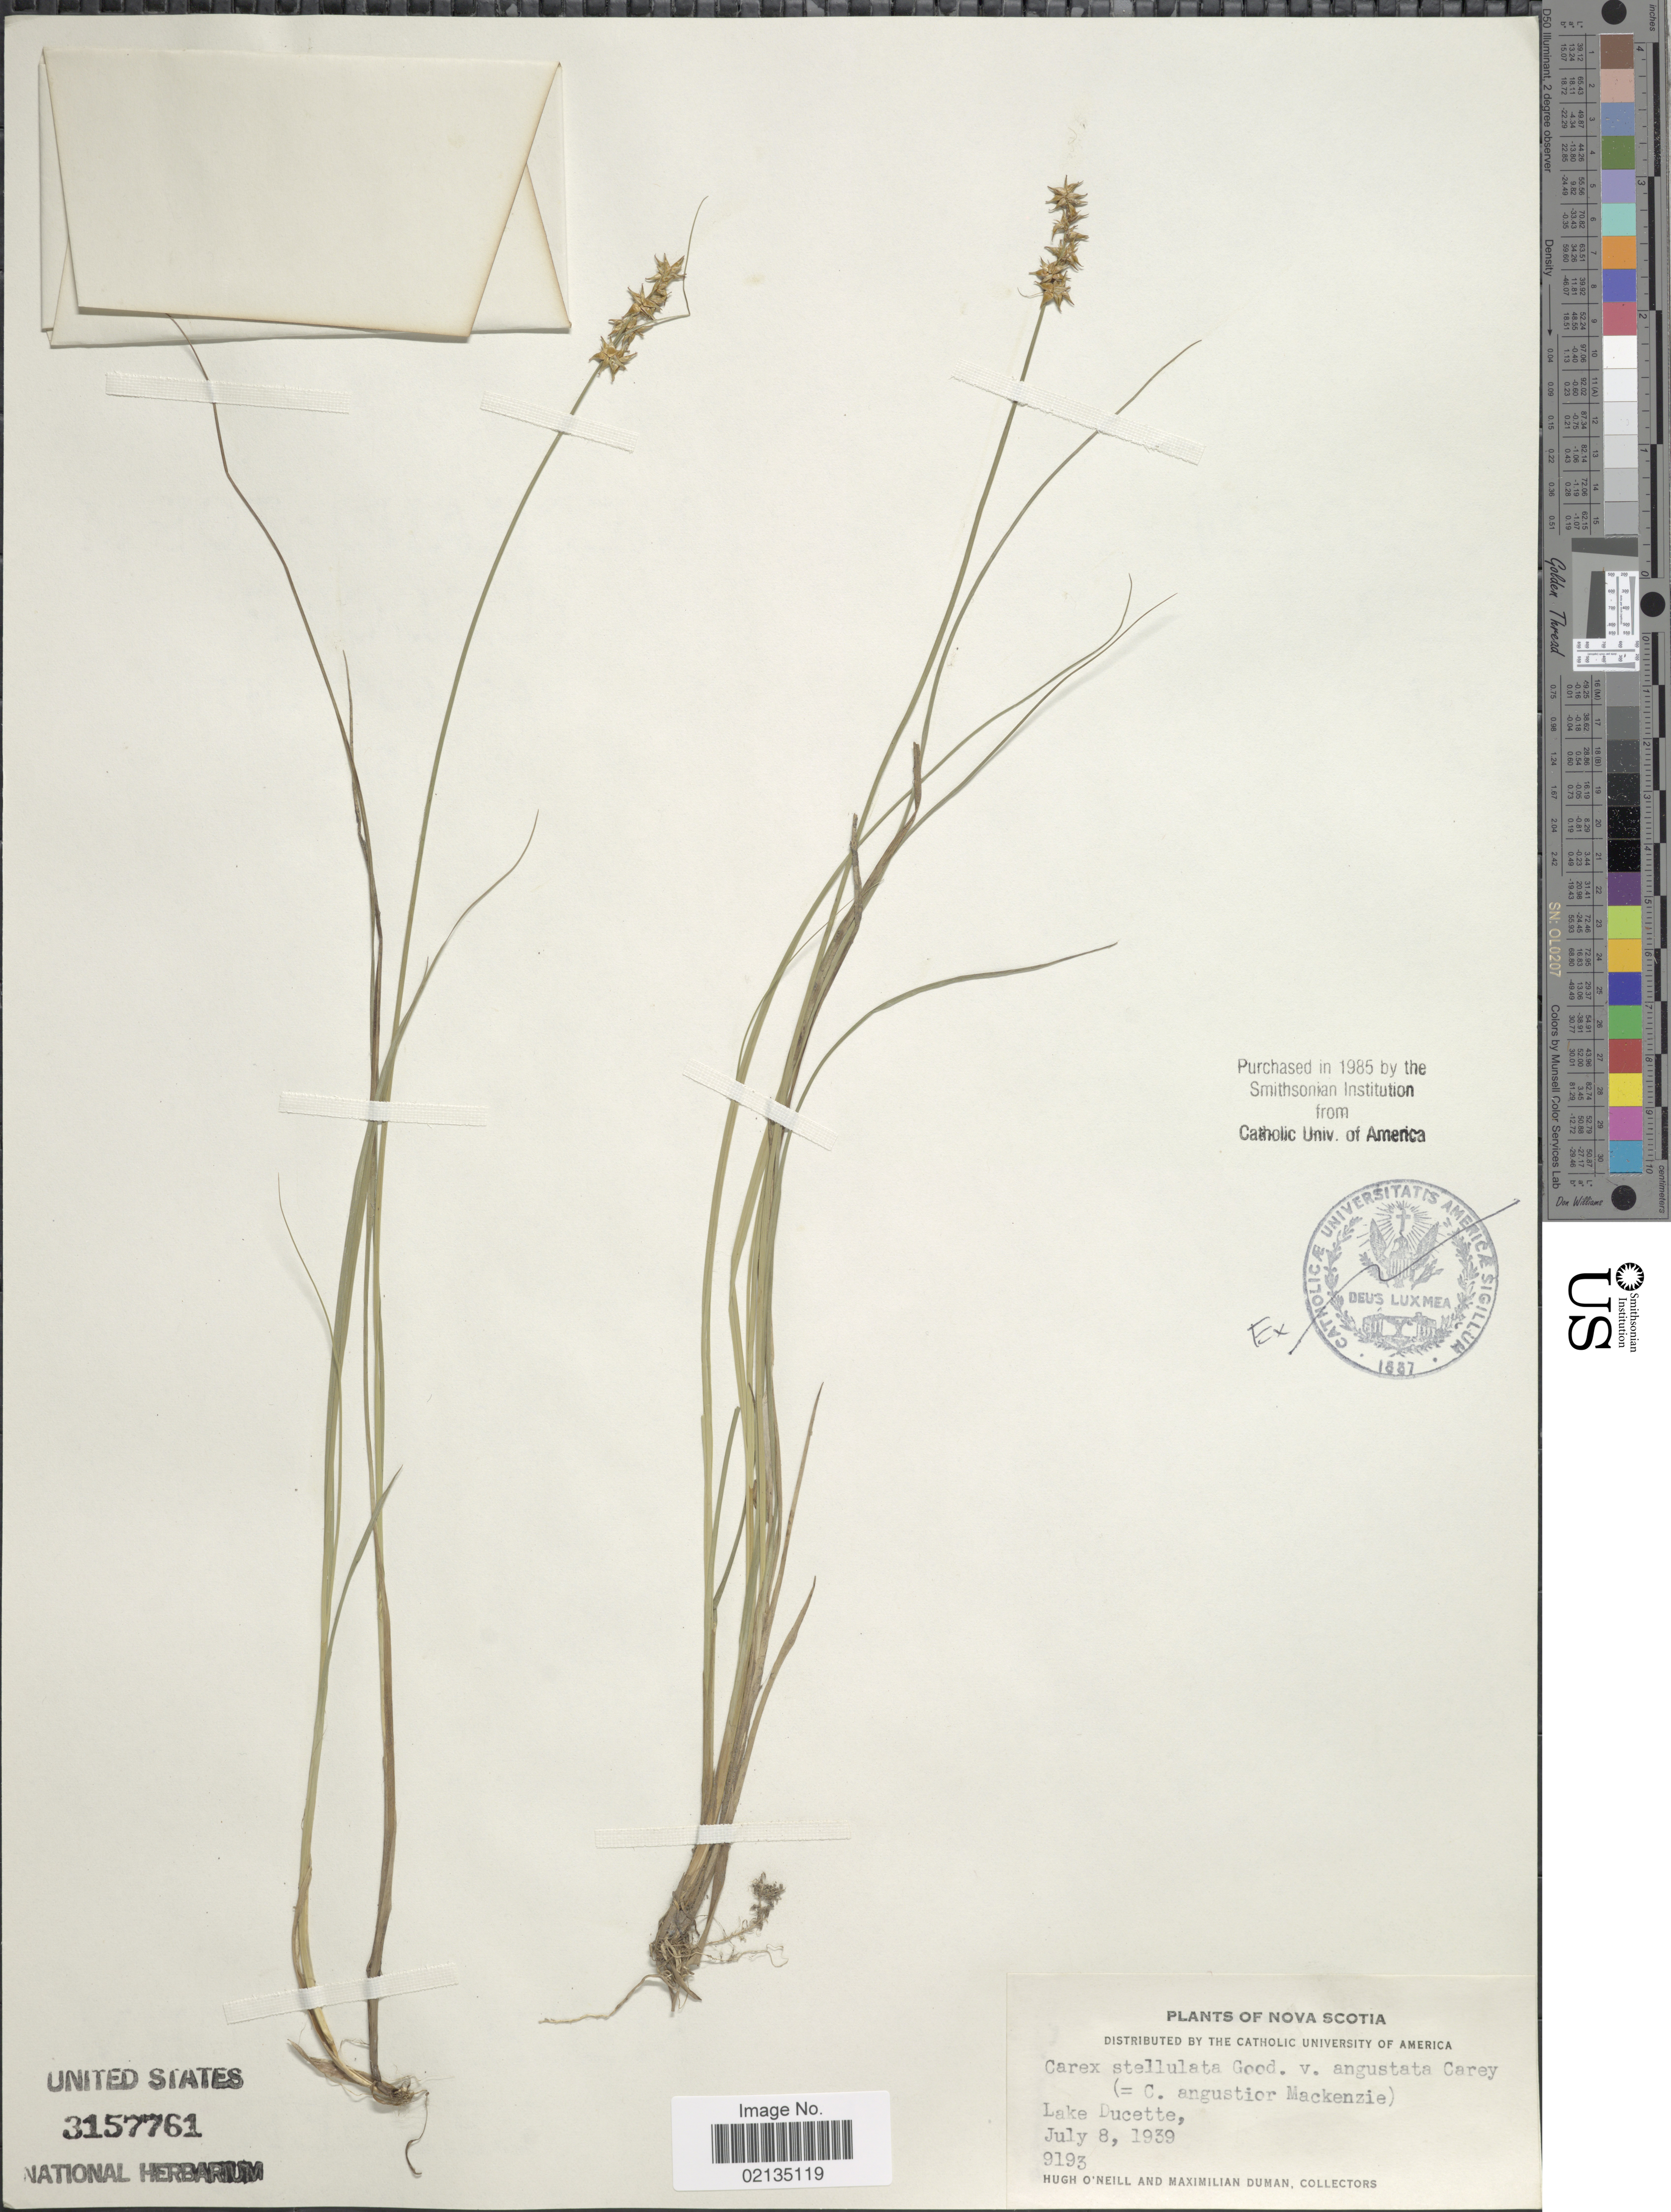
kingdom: Plantae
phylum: Tracheophyta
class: Liliopsida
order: Poales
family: Cyperaceae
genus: Carex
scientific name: Carex echinata subsp. echinata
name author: Murray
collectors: H. O'Neill & M. Duman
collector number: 9193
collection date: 1939-07-08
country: Canada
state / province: Nova Scotia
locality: Nova Scotia, Lake Ducette.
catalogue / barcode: US 3157761